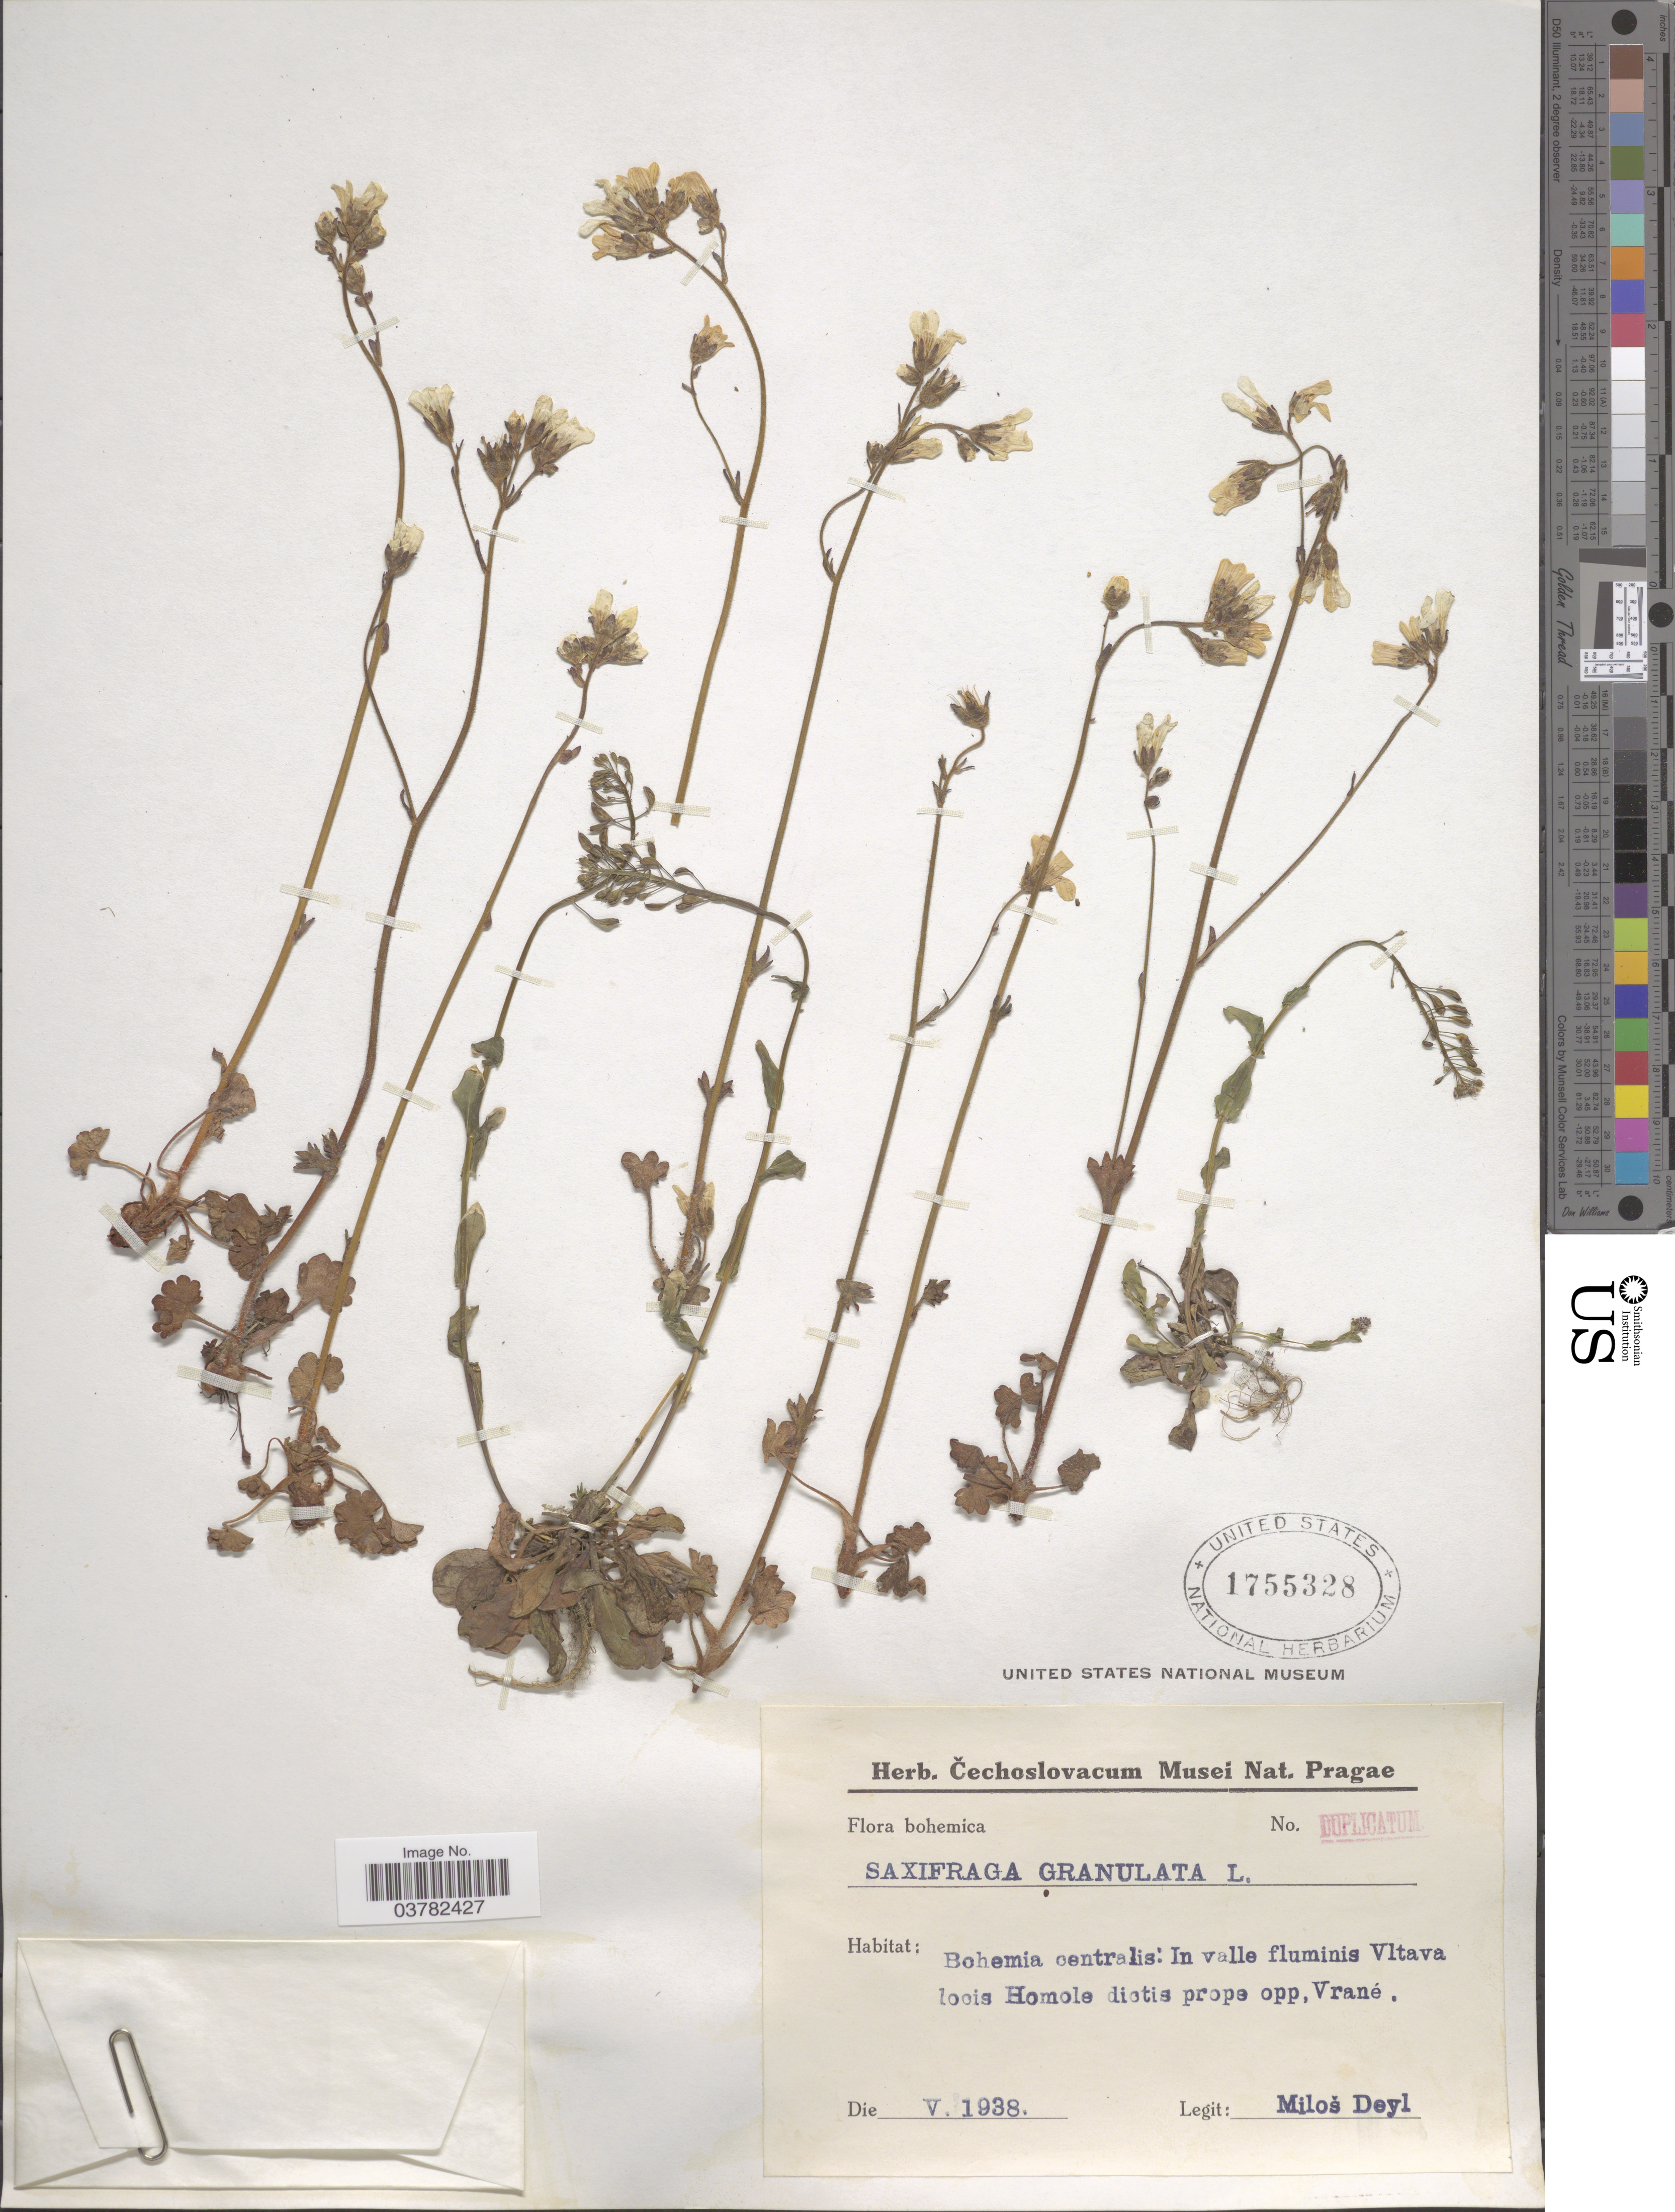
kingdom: Plantae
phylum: Tracheophyta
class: Magnoliopsida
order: Saxifragales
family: Saxifragaceae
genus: Saxifraga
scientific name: Saxifraga granulata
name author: L.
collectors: M. Deyl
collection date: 1938-05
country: Czechia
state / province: Central Bohemian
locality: Bohemica. Bohemia centralis: In valle fluminis Vltava locis Homole dictis prope opp, Vrané.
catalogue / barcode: US 1755328